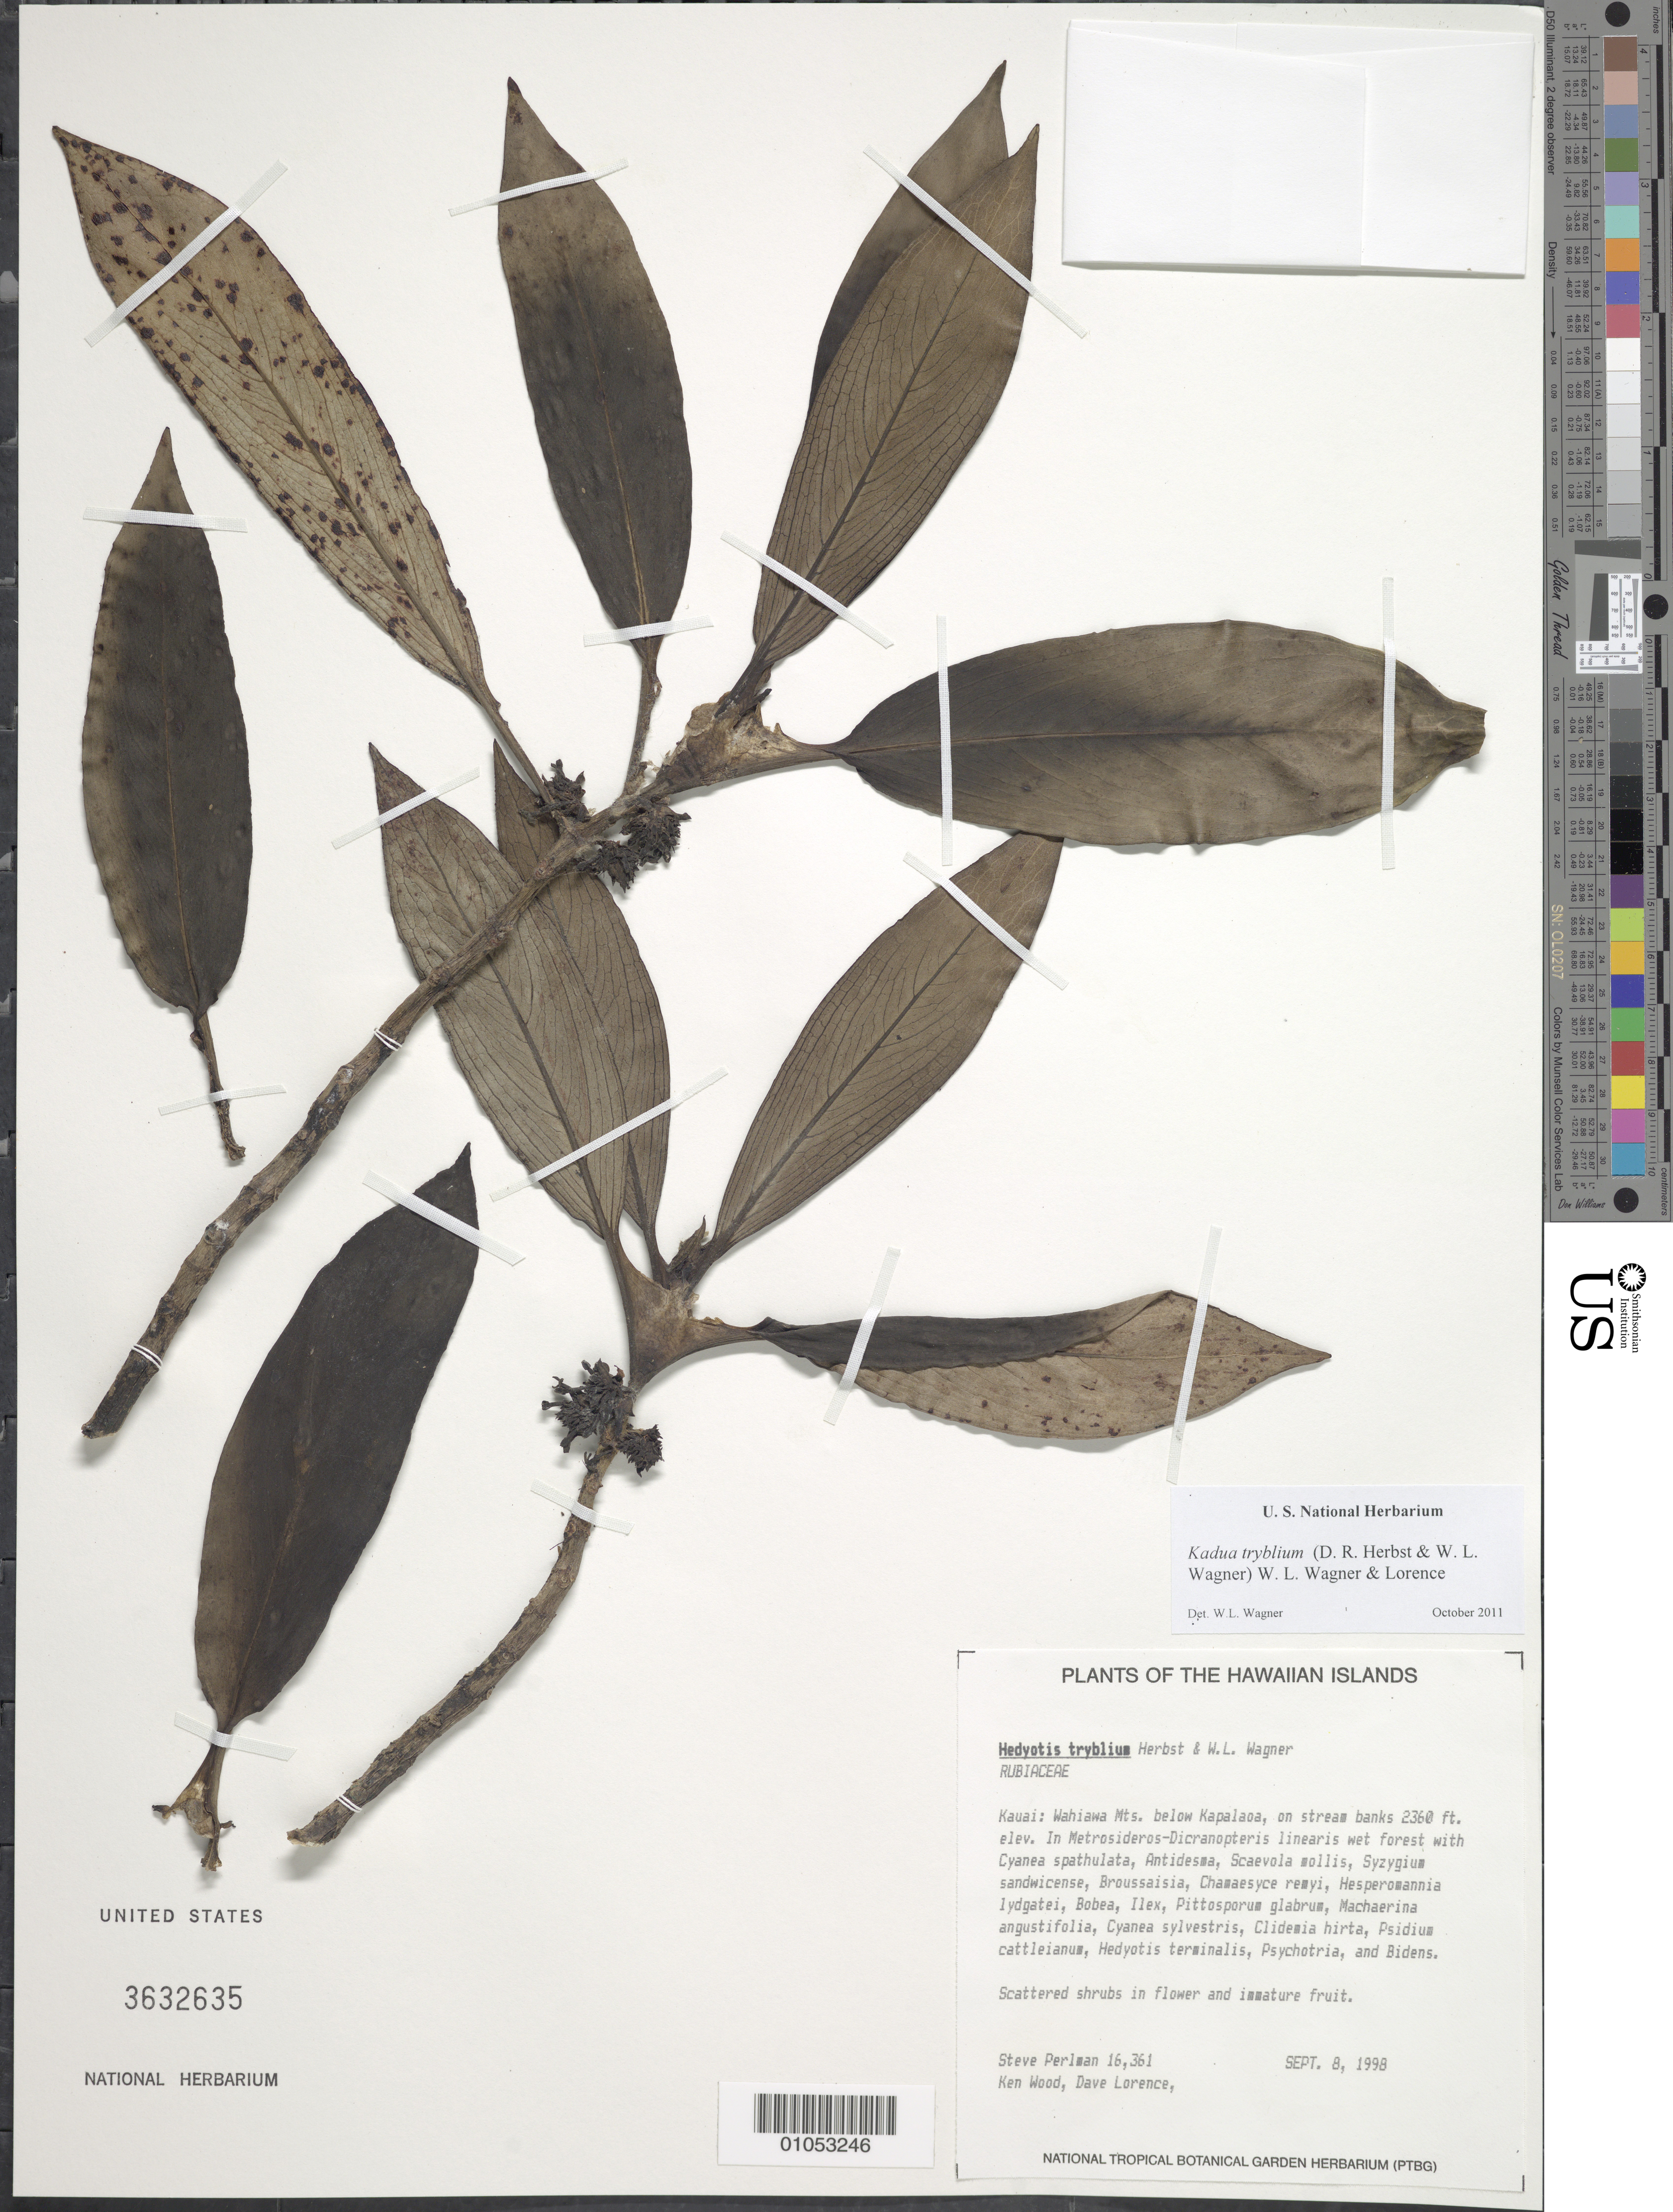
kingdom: Plantae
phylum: Tracheophyta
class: Magnoliopsida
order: Gentianales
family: Rubiaceae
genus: Kadua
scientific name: Kadua tryblium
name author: (D.R. Herbst & W.L. Wagner) W.L. Wagner & Lorence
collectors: S. P. Perlman, K. Wood & D. Lorence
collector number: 16361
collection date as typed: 8 Sep 1998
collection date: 1998-09-08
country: United States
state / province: Hawaii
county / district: Kaui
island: Kaua'i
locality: Wahiawa Mts. below Kapalaoa on stream banks.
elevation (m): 719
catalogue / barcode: US 3632635